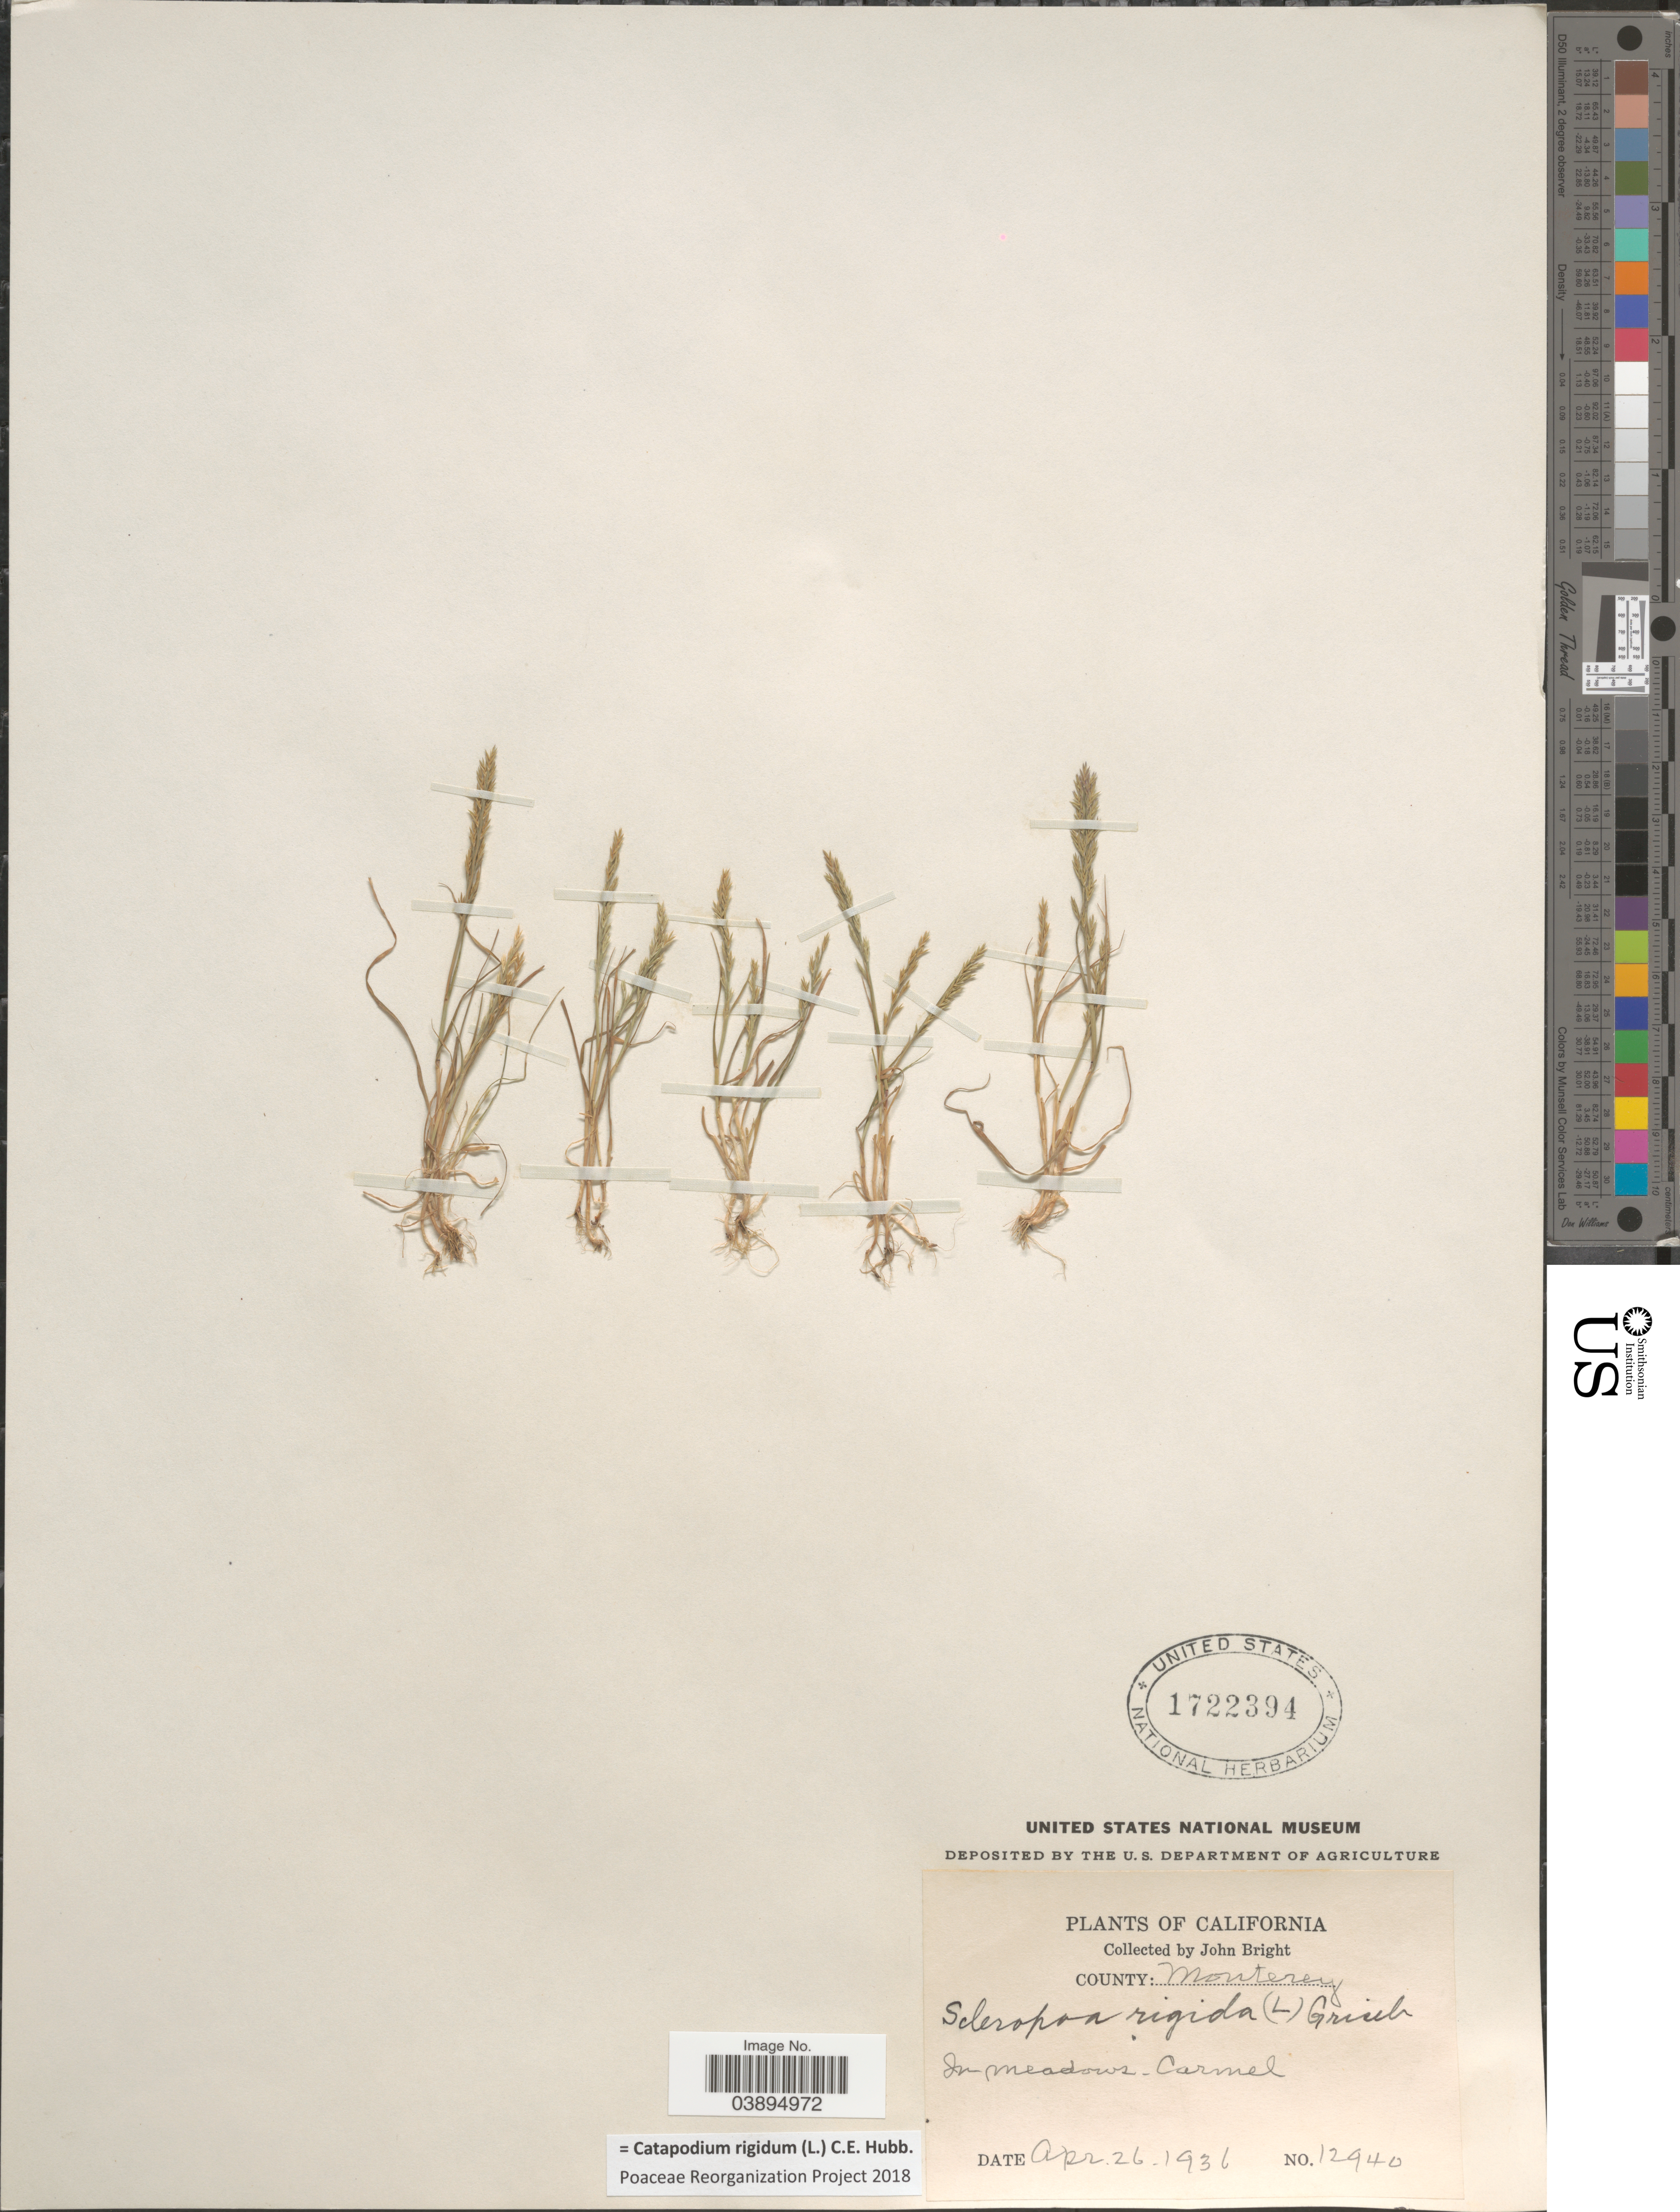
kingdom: Plantae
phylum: Tracheophyta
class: Liliopsida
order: Poales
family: Poaceae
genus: Catapodium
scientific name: Catapodium rigidum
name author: (L.) C.E. Hubb.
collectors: J. Bright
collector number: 12940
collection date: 1936-04-26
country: United States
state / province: California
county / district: Monterey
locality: County: Monterey. In meadows-Carmel.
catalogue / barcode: US 1722394